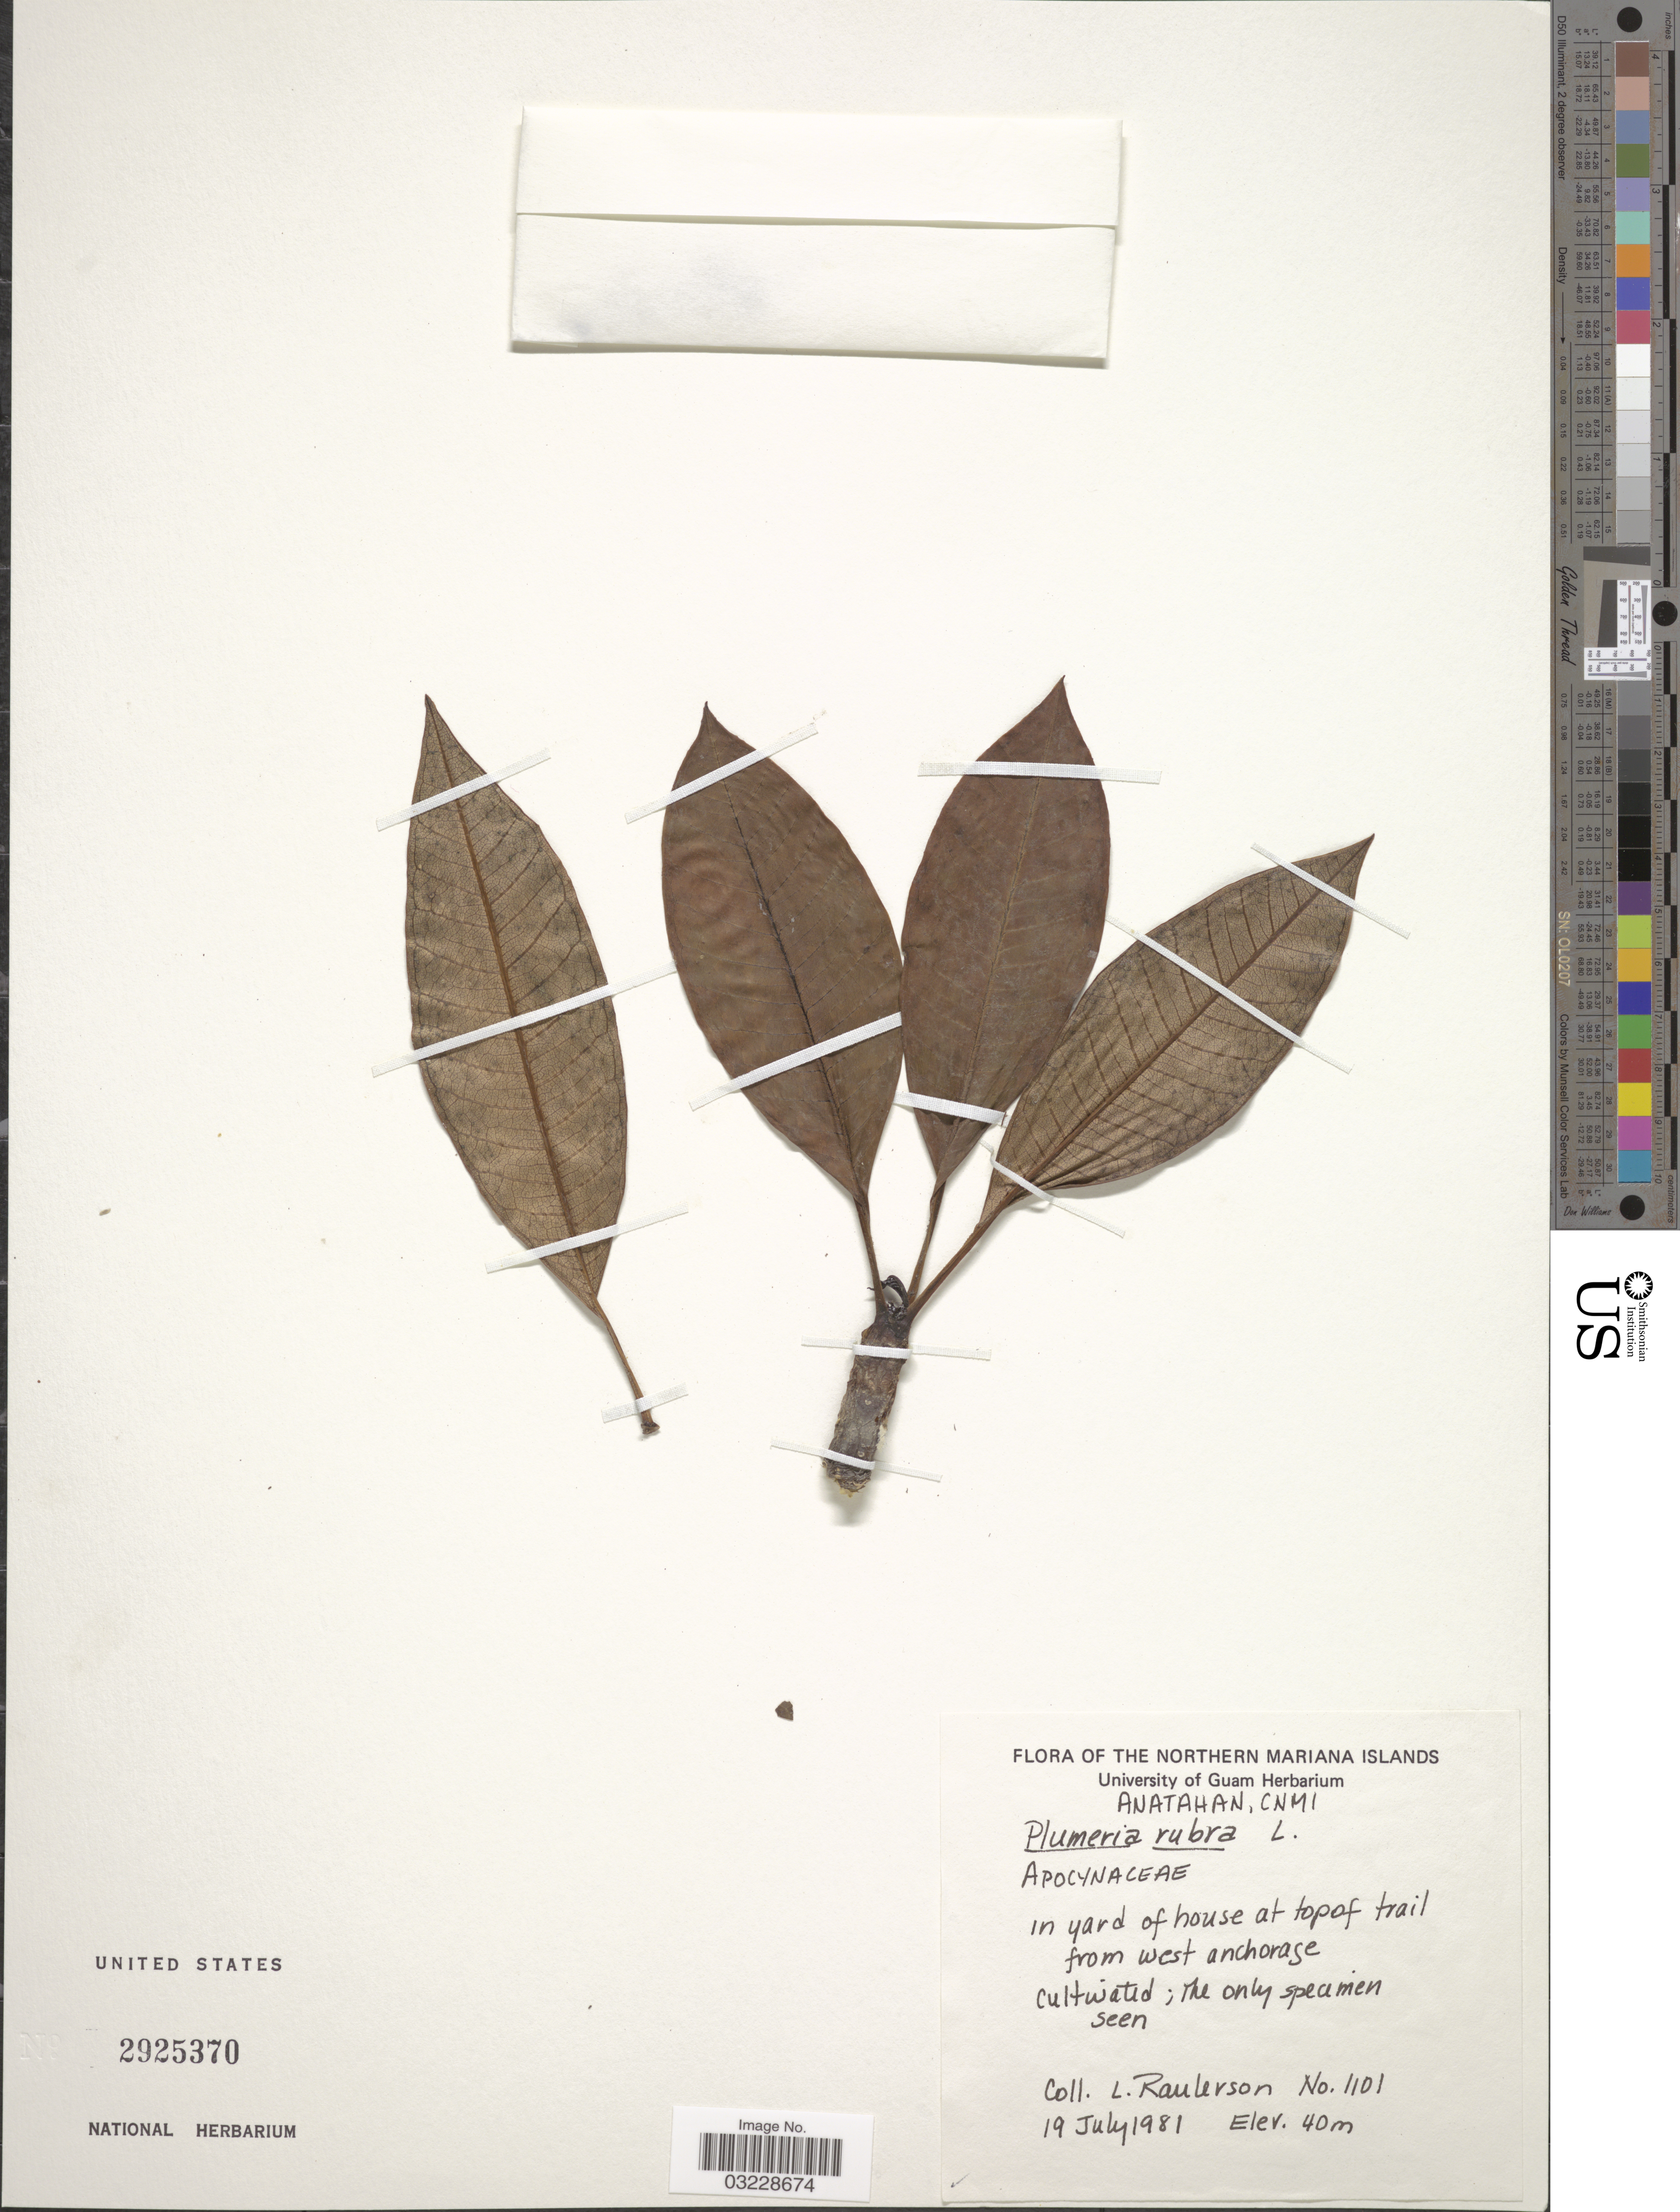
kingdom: Plantae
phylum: Tracheophyta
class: Magnoliopsida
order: Gentianales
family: Apocynaceae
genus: Plumeria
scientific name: Plumeria rubra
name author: L.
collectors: L. Raulerson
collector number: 1101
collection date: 1981-07-19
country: Northern Mariana Islands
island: Anatahan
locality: Anatahan, CNMI. In yard of house at top of trail from west anchorage.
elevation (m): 40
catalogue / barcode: US 2925370